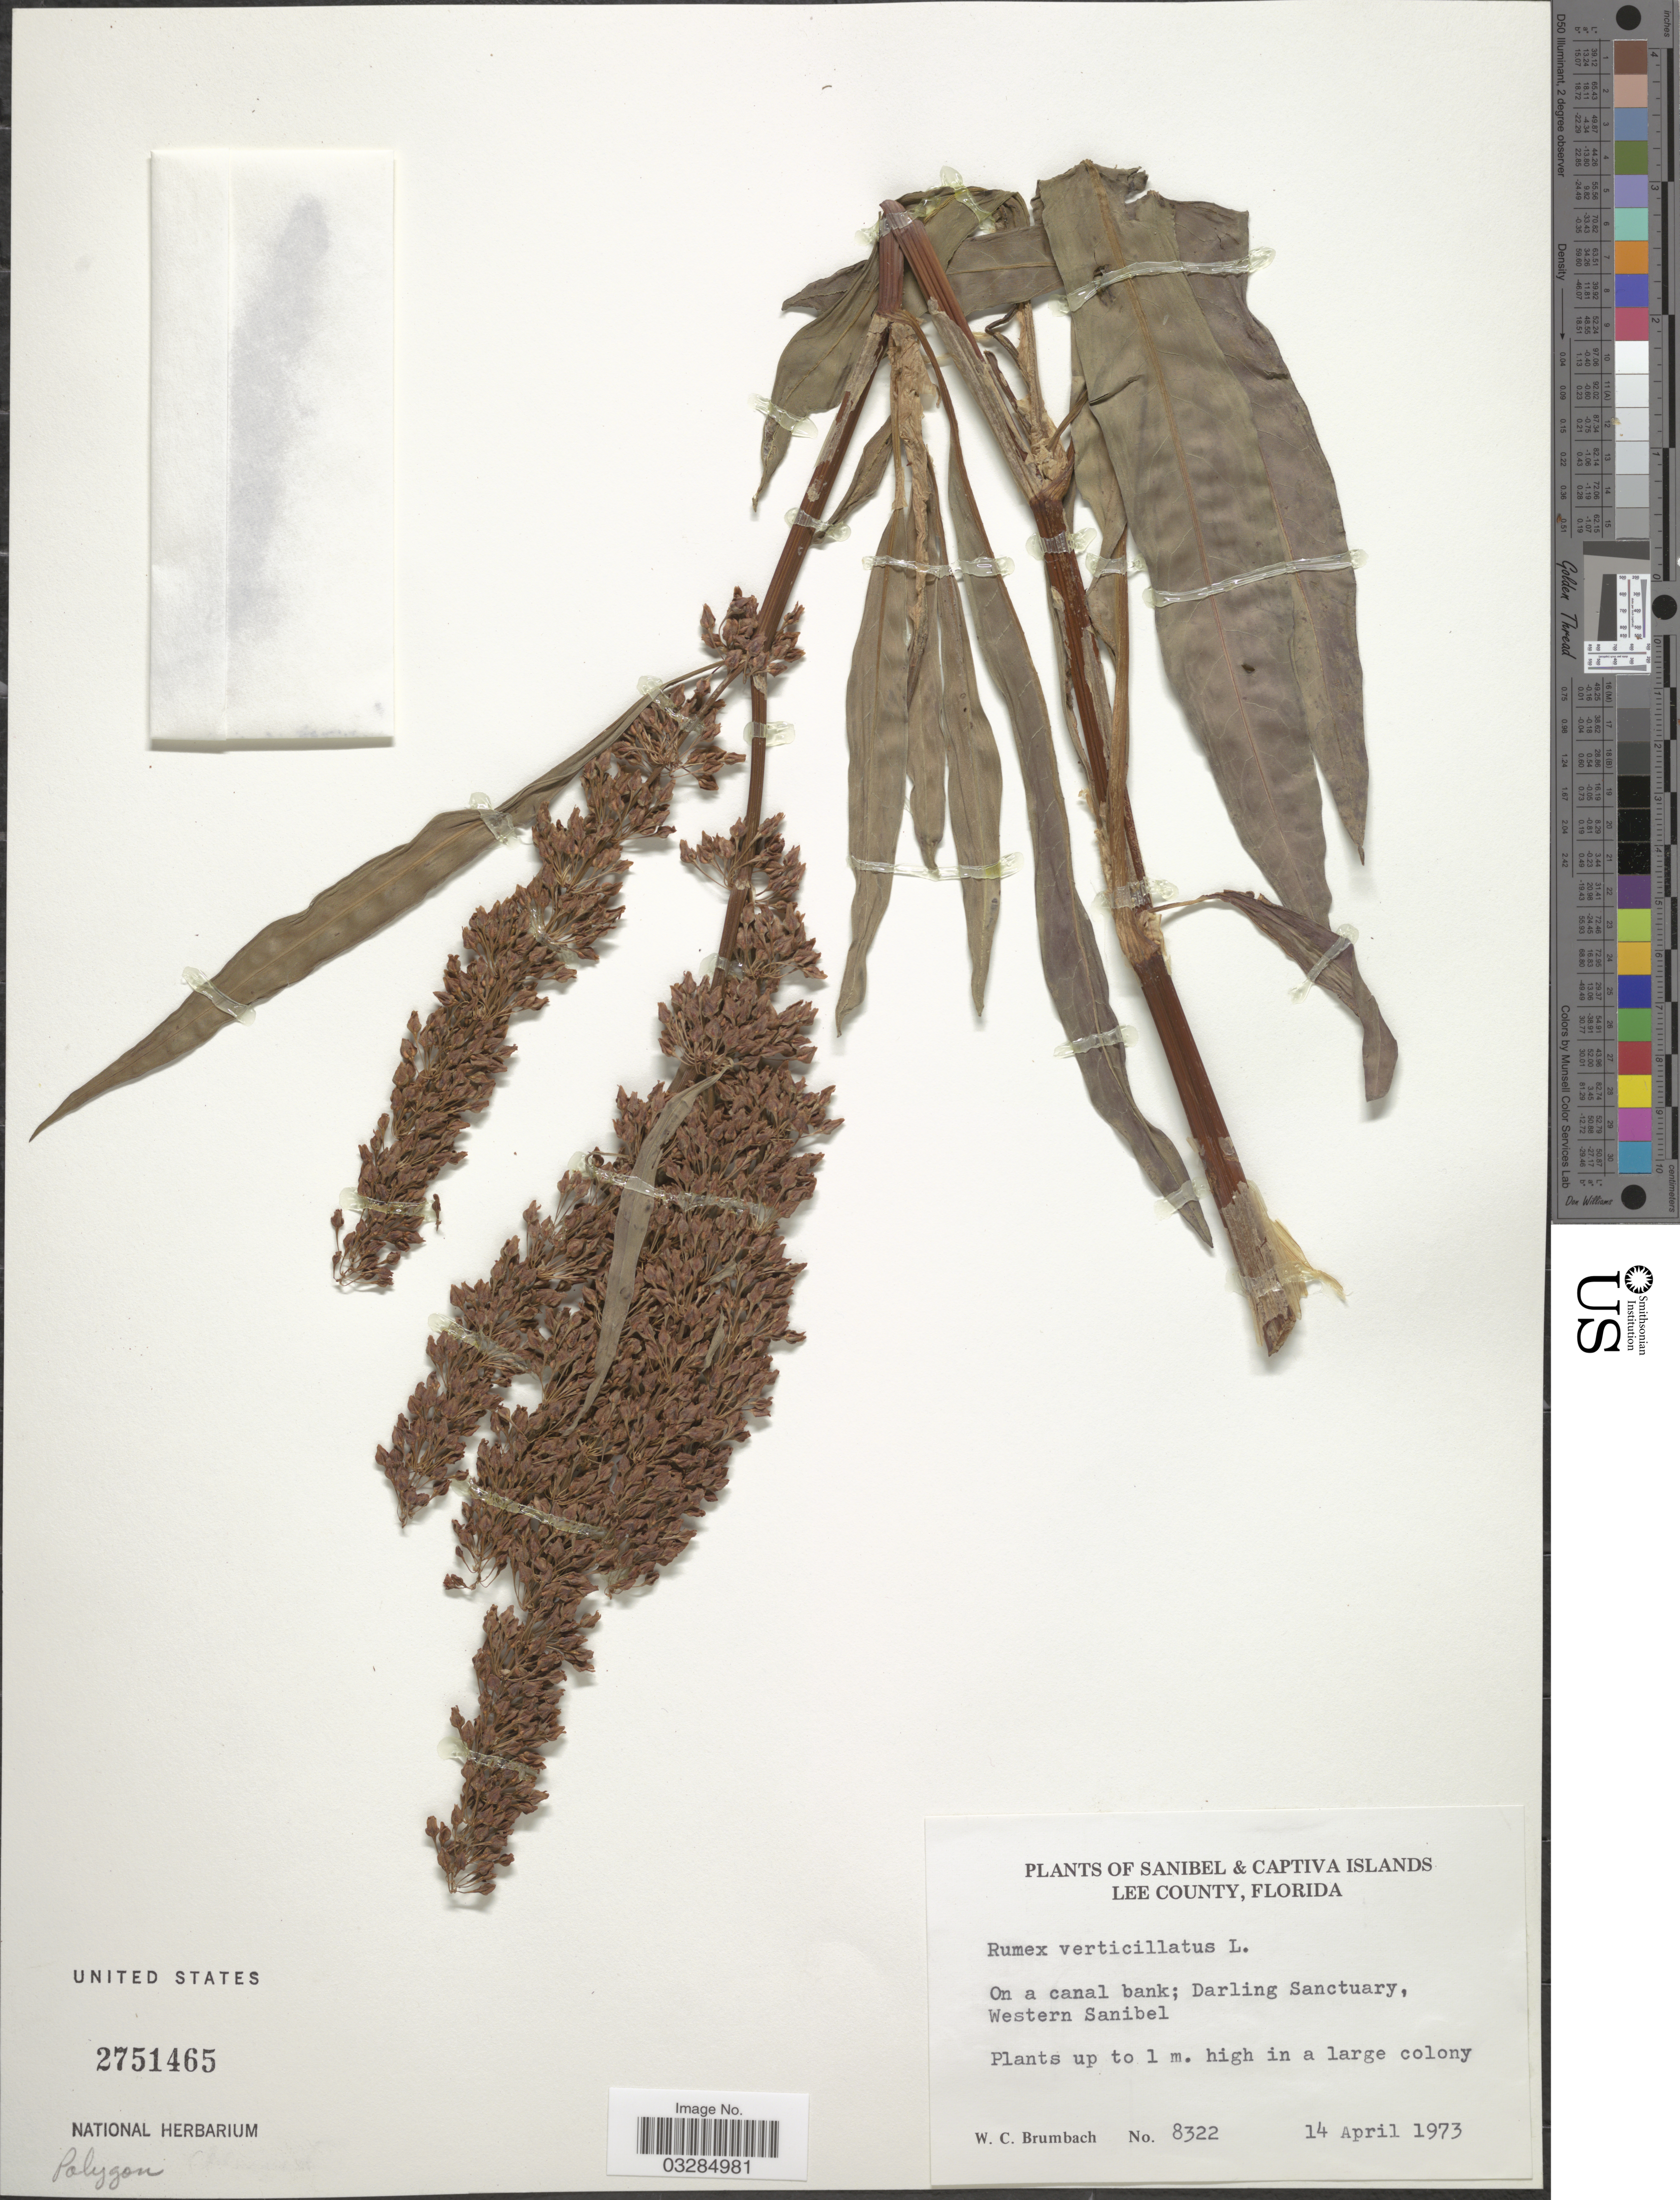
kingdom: Plantae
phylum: Tracheophyta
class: Magnoliopsida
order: Caryophyllales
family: Polygonaceae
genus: Rumex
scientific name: Rumex verticillatus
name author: L.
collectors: W. C. Brumbach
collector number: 8322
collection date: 1973-04-14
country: United States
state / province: Florida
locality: Lee County. On a canal bank; Darling Sanctuary, Western Sanibel.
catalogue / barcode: US 2751465